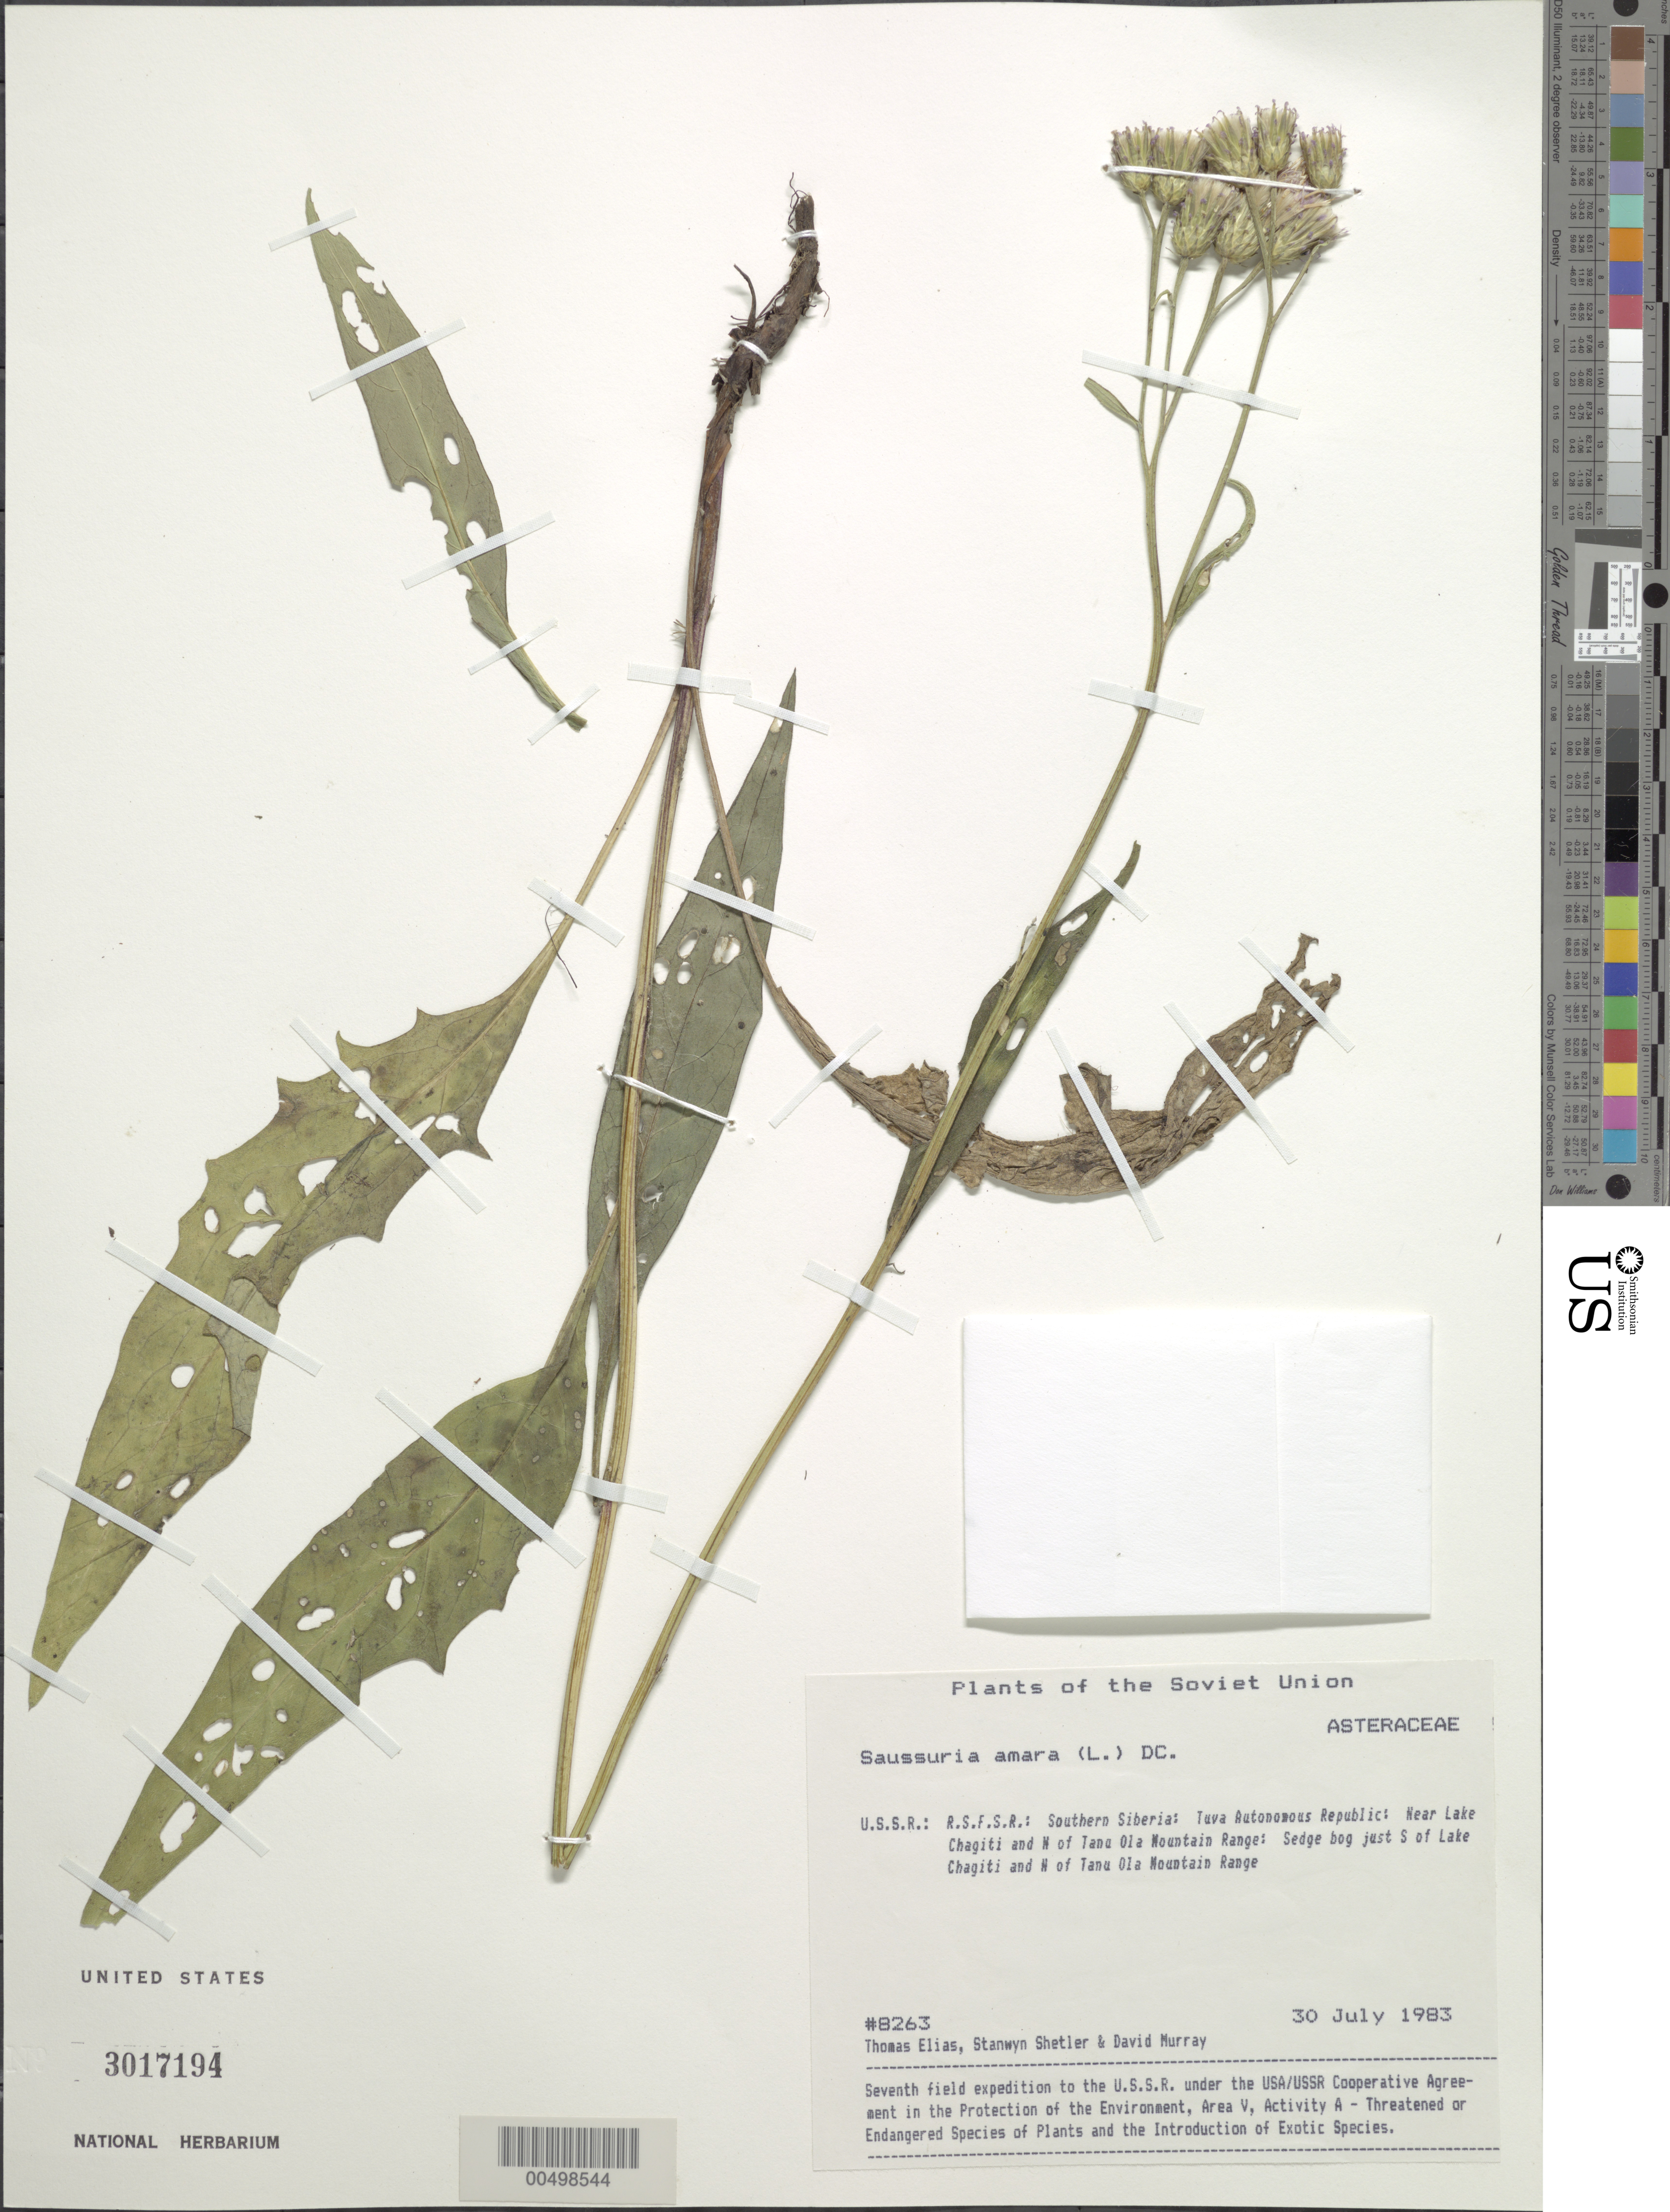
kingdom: Plantae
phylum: Tracheophyta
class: Magnoliopsida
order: Asterales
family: Asteraceae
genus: Saussurea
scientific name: Saussurea amara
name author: (L.) DC.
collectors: T. Elias, S. Shetler & D. F. Murray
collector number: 8263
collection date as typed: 30 Jul 1983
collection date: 1983-07-30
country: Russian Federation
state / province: Tuva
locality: just S of Lake Chagitai and N of Tannu-Ola Mountain Range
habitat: sedge bog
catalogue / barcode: US 3017194